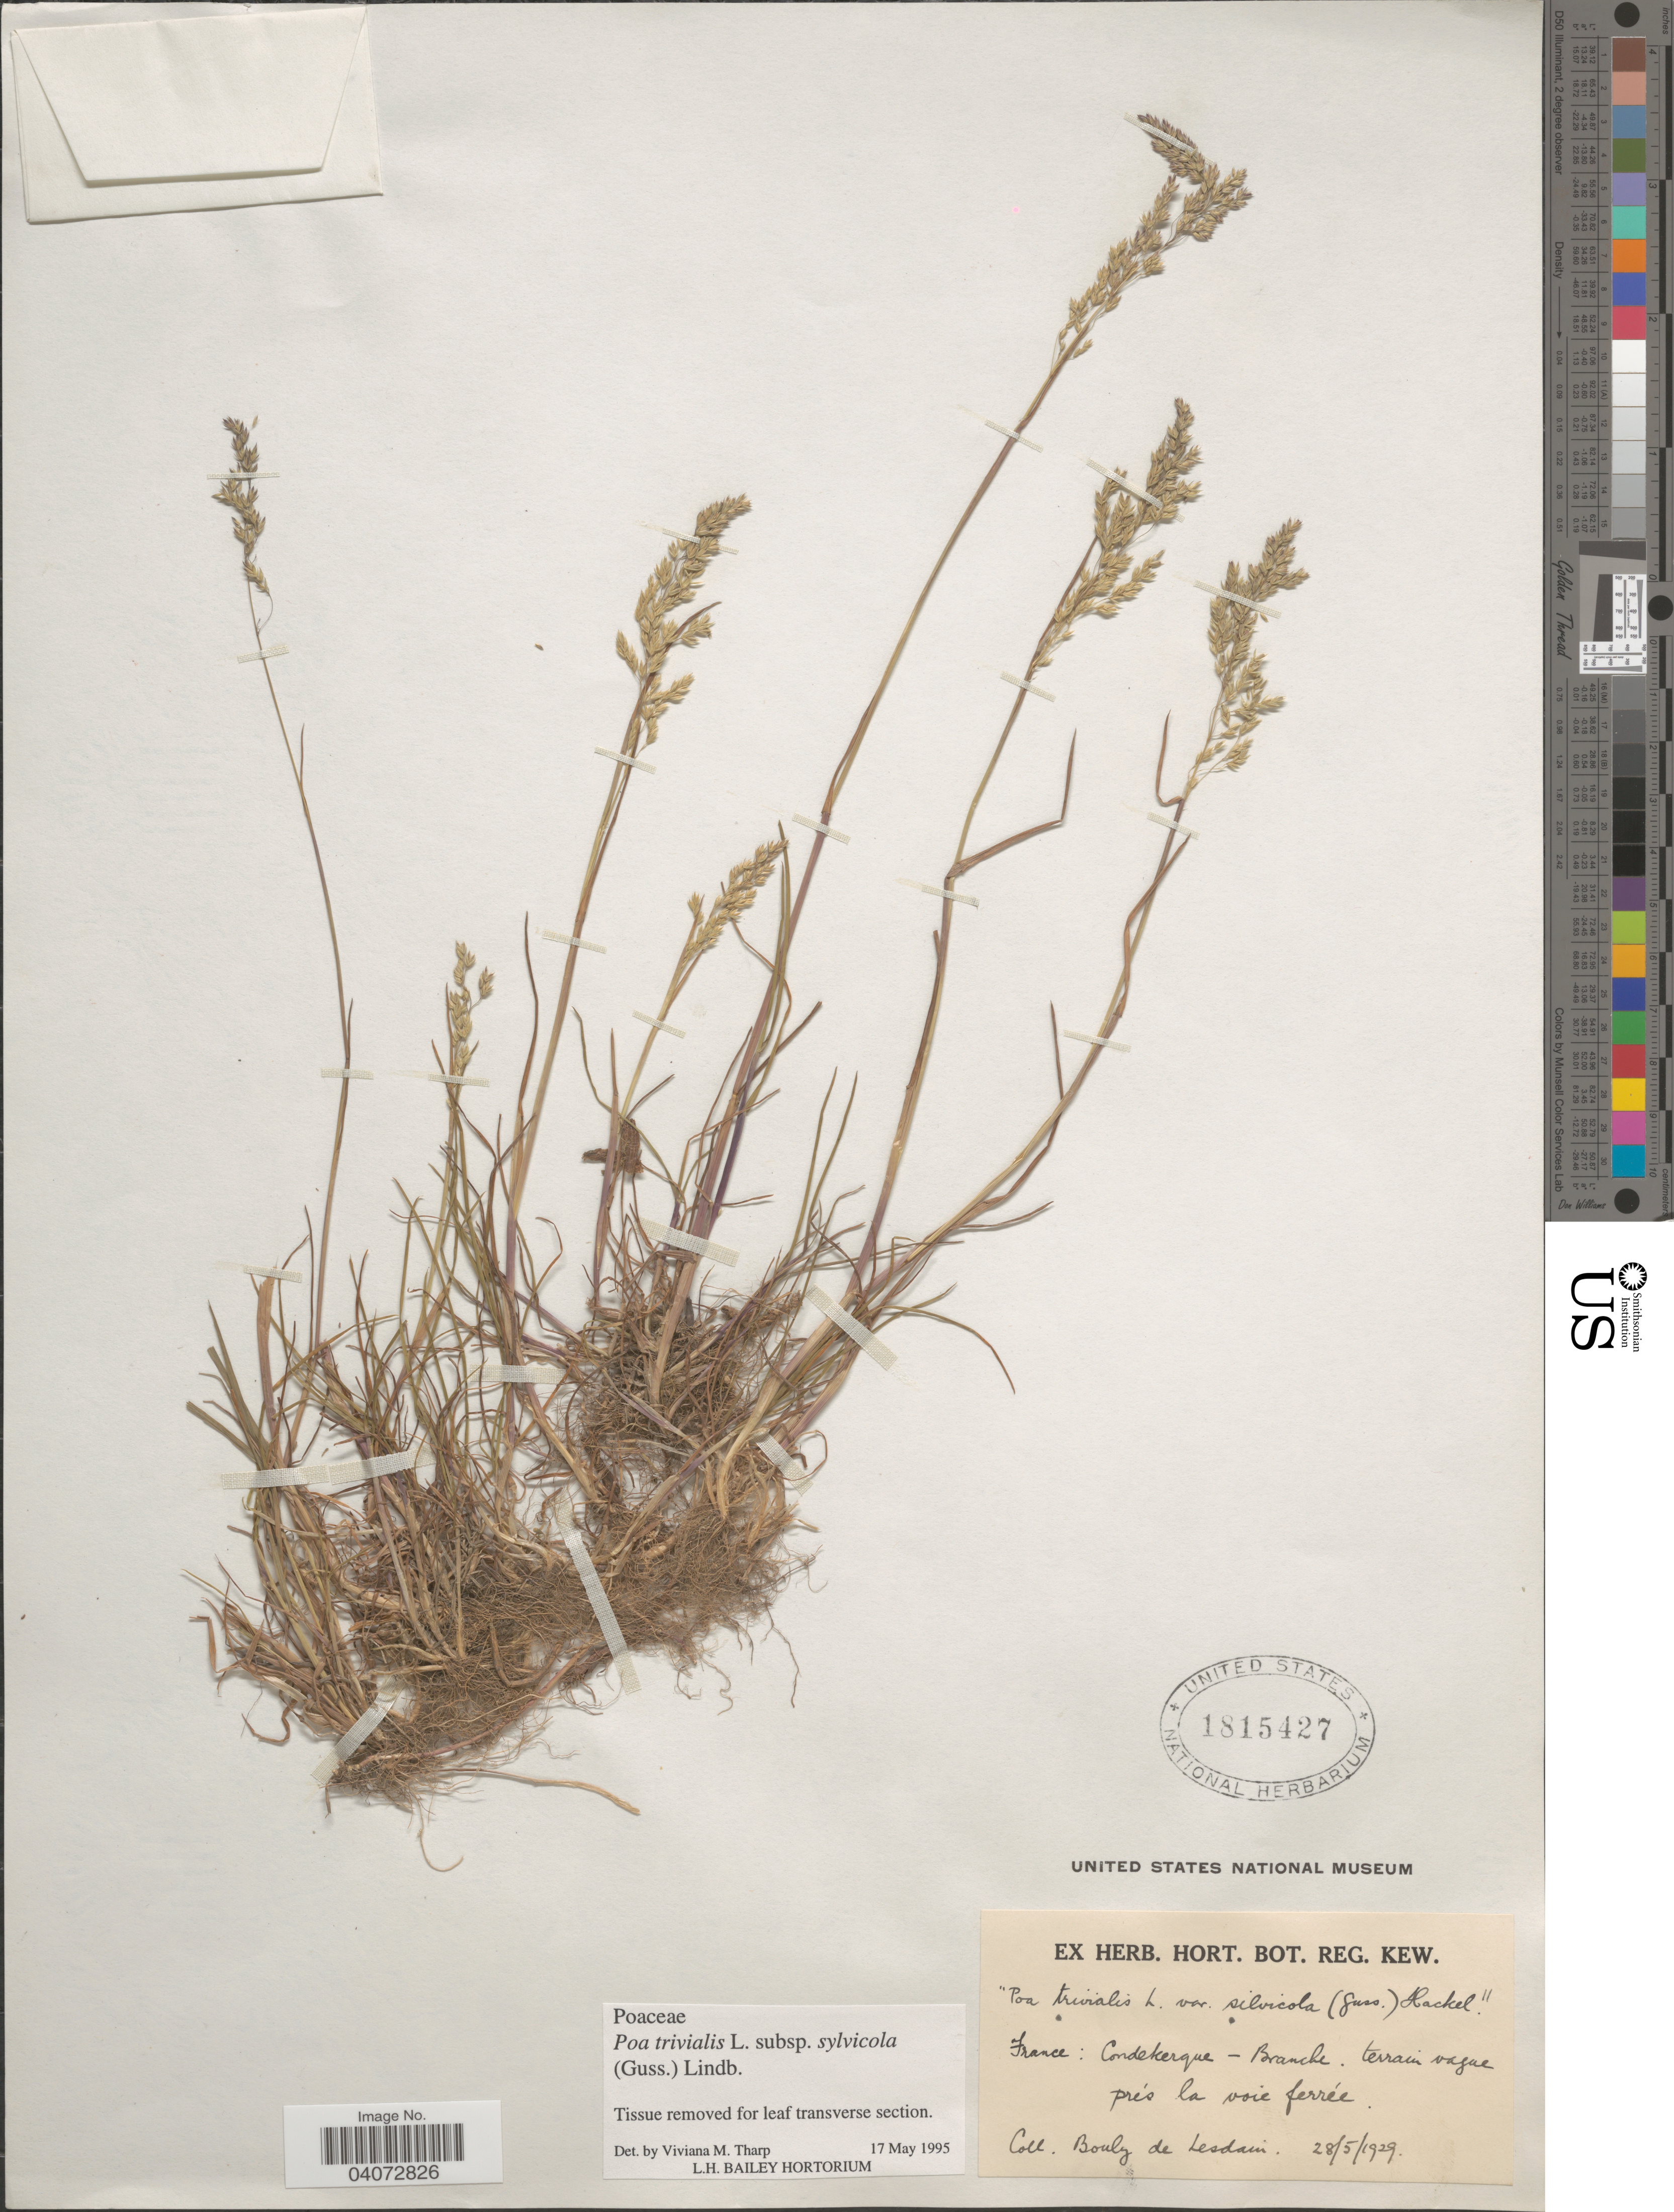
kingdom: Plantae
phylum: Tracheophyta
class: Liliopsida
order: Poales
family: Poaceae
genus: Poa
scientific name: Poa trivialis subsp. sylvicola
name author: (Gussone) H. Lindb.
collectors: M. Bouly de Lesdain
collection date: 1929-05-28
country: France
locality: Coudekerque-Branche terrain vague près la voie ferrée.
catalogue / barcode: US 1815427